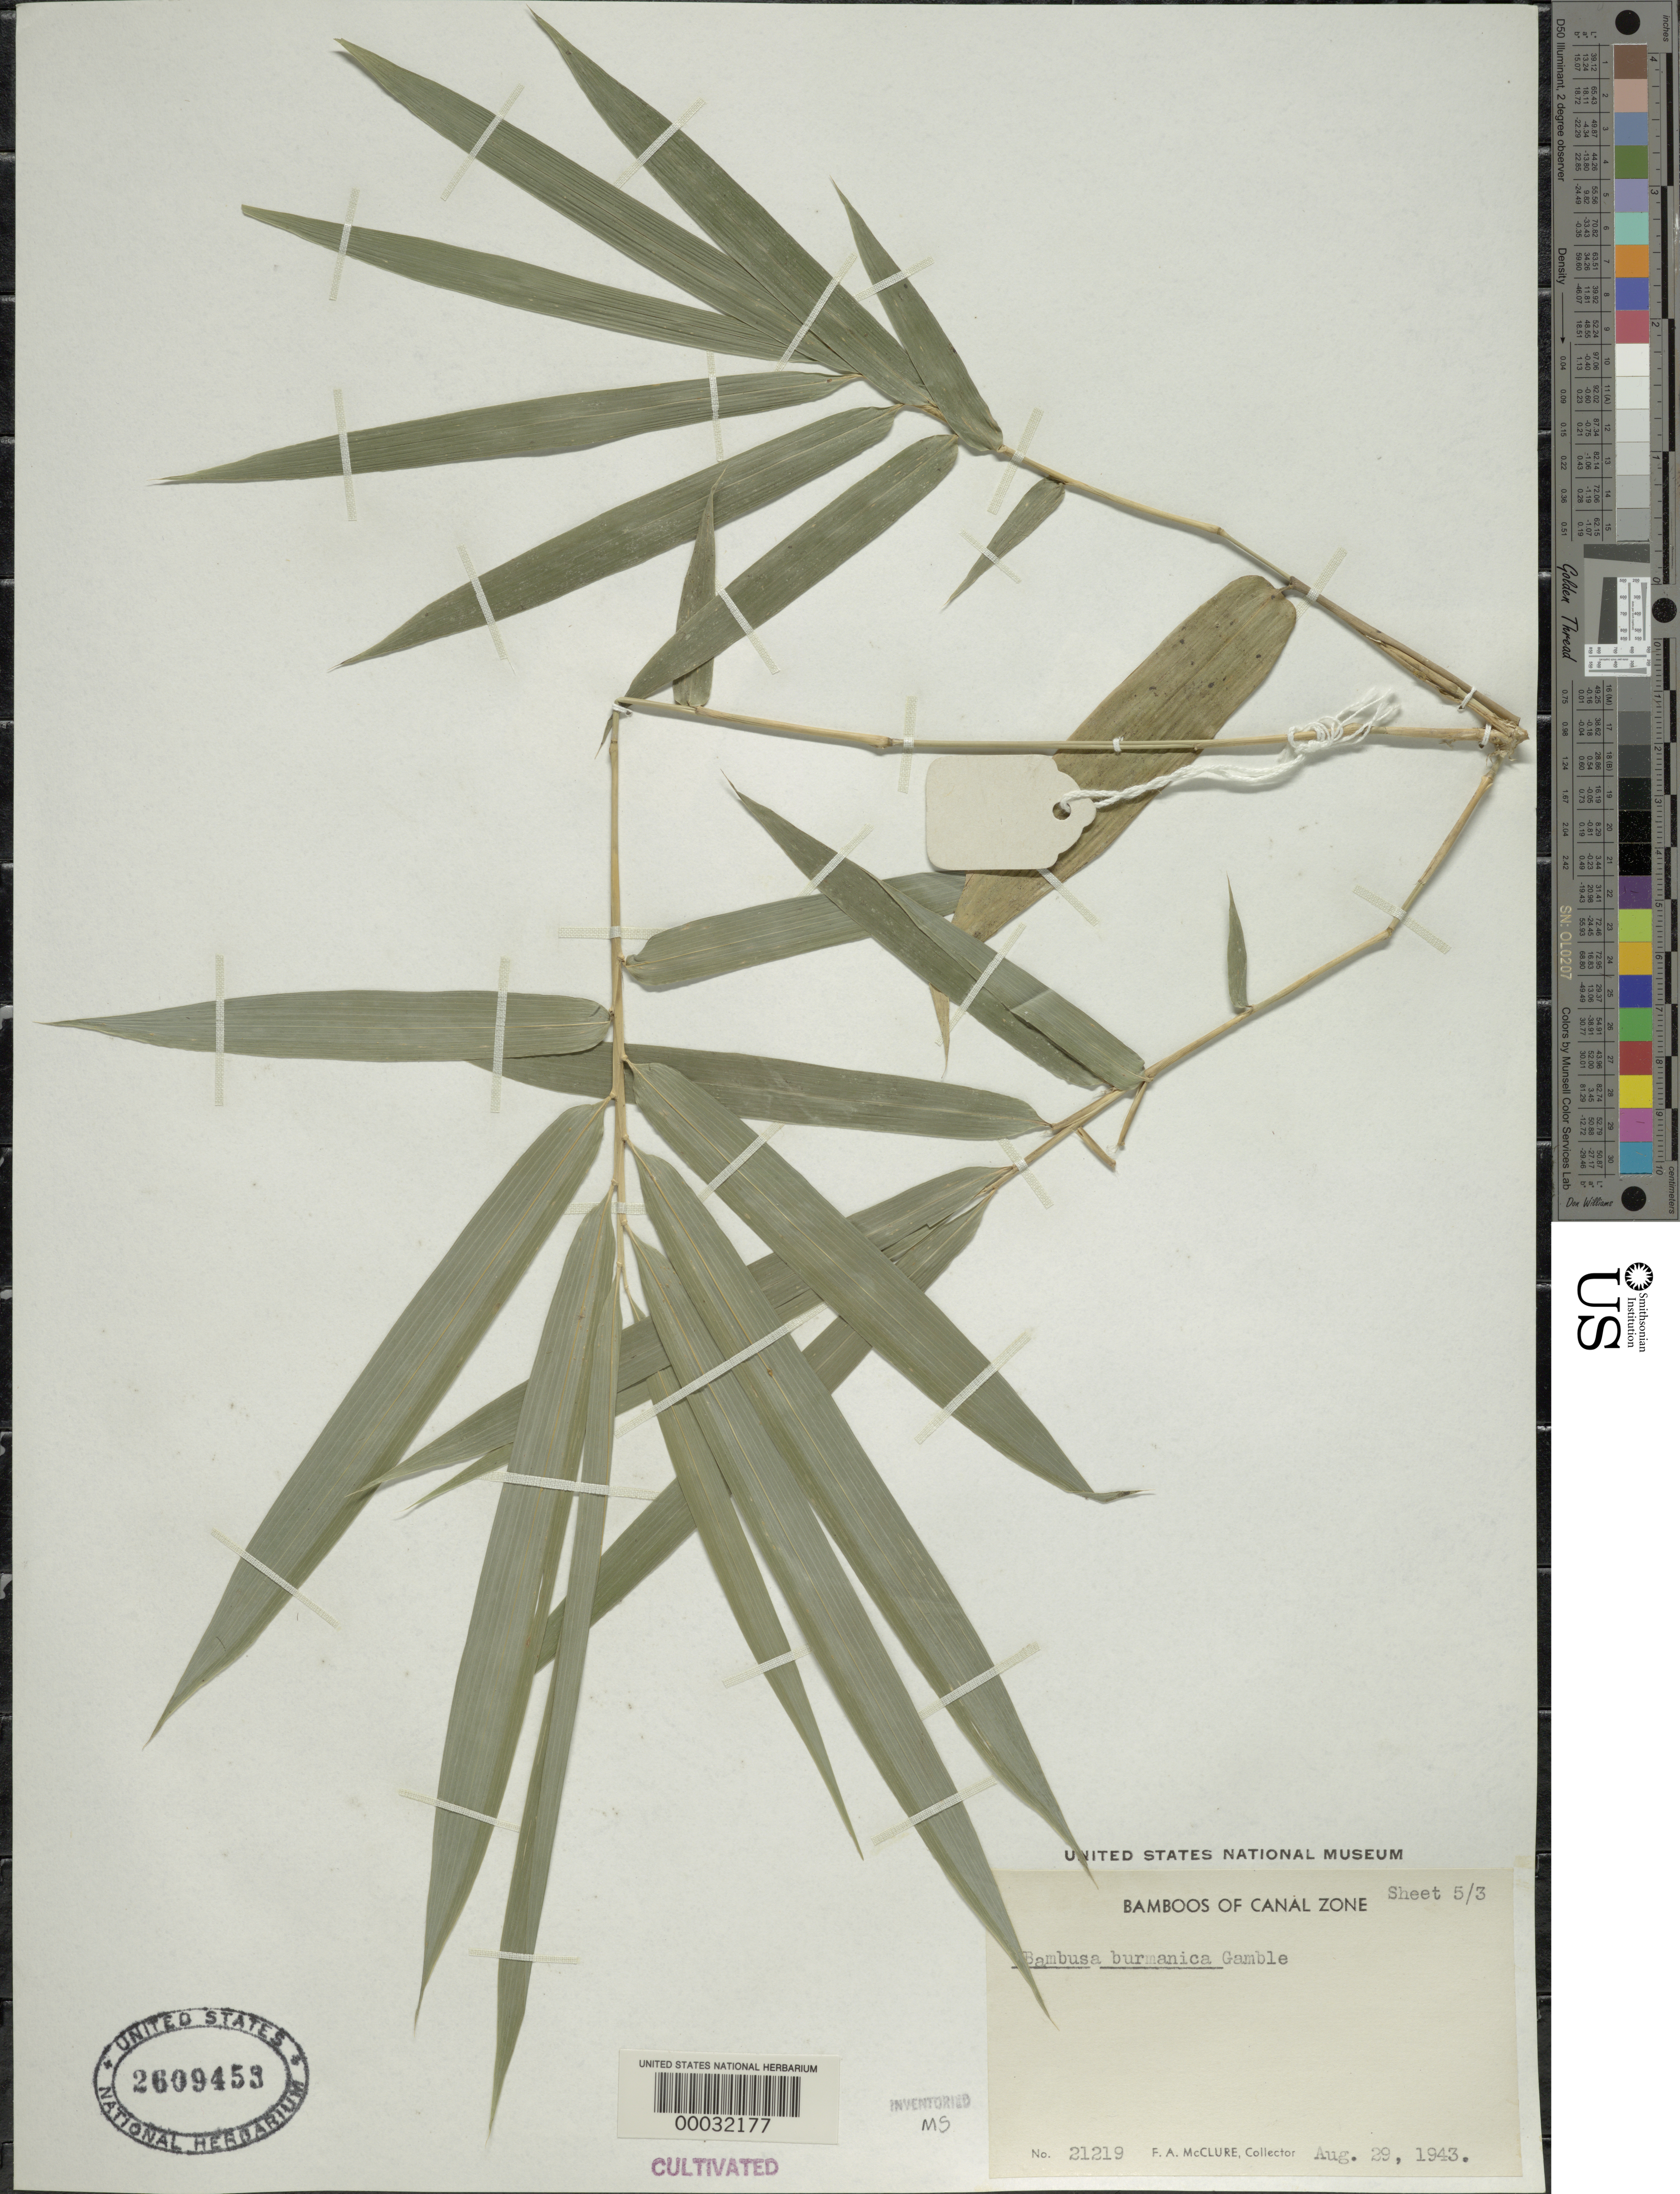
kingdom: Plantae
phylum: Tracheophyta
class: Liliopsida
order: Poales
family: Poaceae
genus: Bambusa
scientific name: Bambusa burmanica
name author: Gamble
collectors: F. A. McClure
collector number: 21219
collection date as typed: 29 Aug 1943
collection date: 1943-08-29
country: Panama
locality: Esperimental Gardens-summit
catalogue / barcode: US 2609453